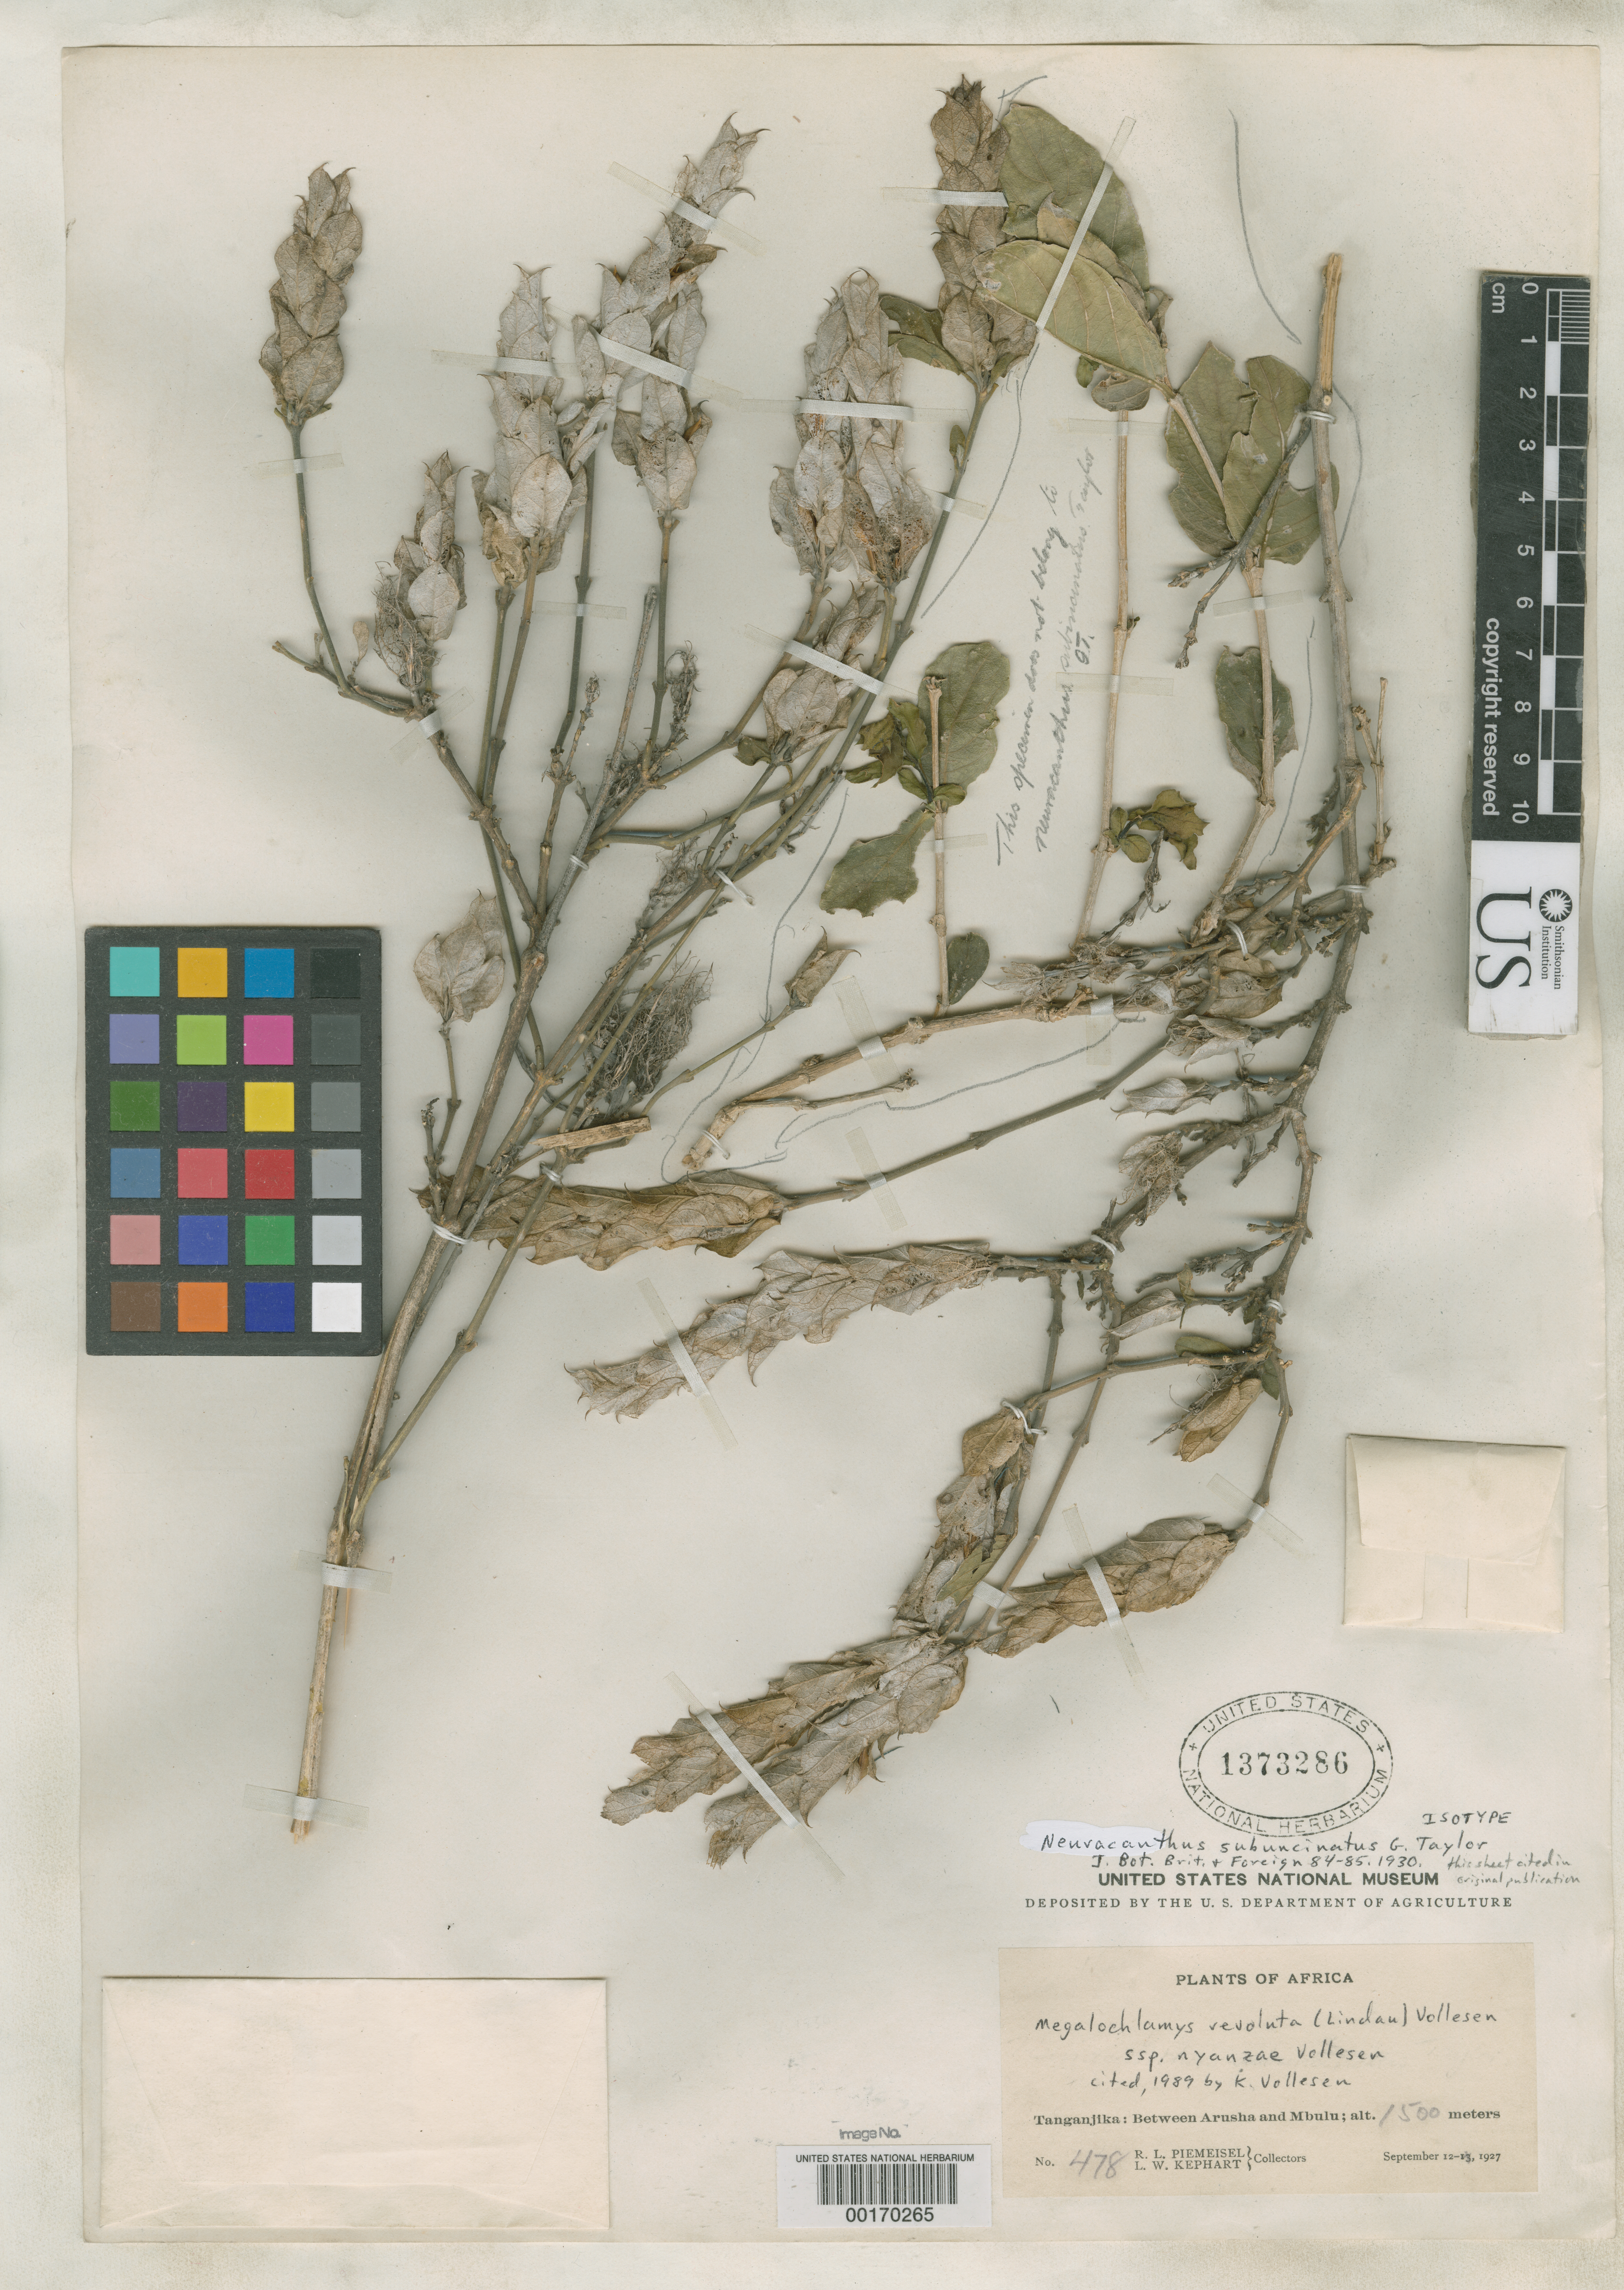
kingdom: Plantae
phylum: Tracheophyta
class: Magnoliopsida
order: Lamiales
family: Acanthaceae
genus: Neuracanthus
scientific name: Neuracanthus subuncinatus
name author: G. Taylor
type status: Isotype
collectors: R. L. Piemeisel & L. W. Kephart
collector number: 478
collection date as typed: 12 Sep 1927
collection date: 1927-09-12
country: Tanzania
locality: Between Arusha and Mbulu.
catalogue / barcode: US 1373286